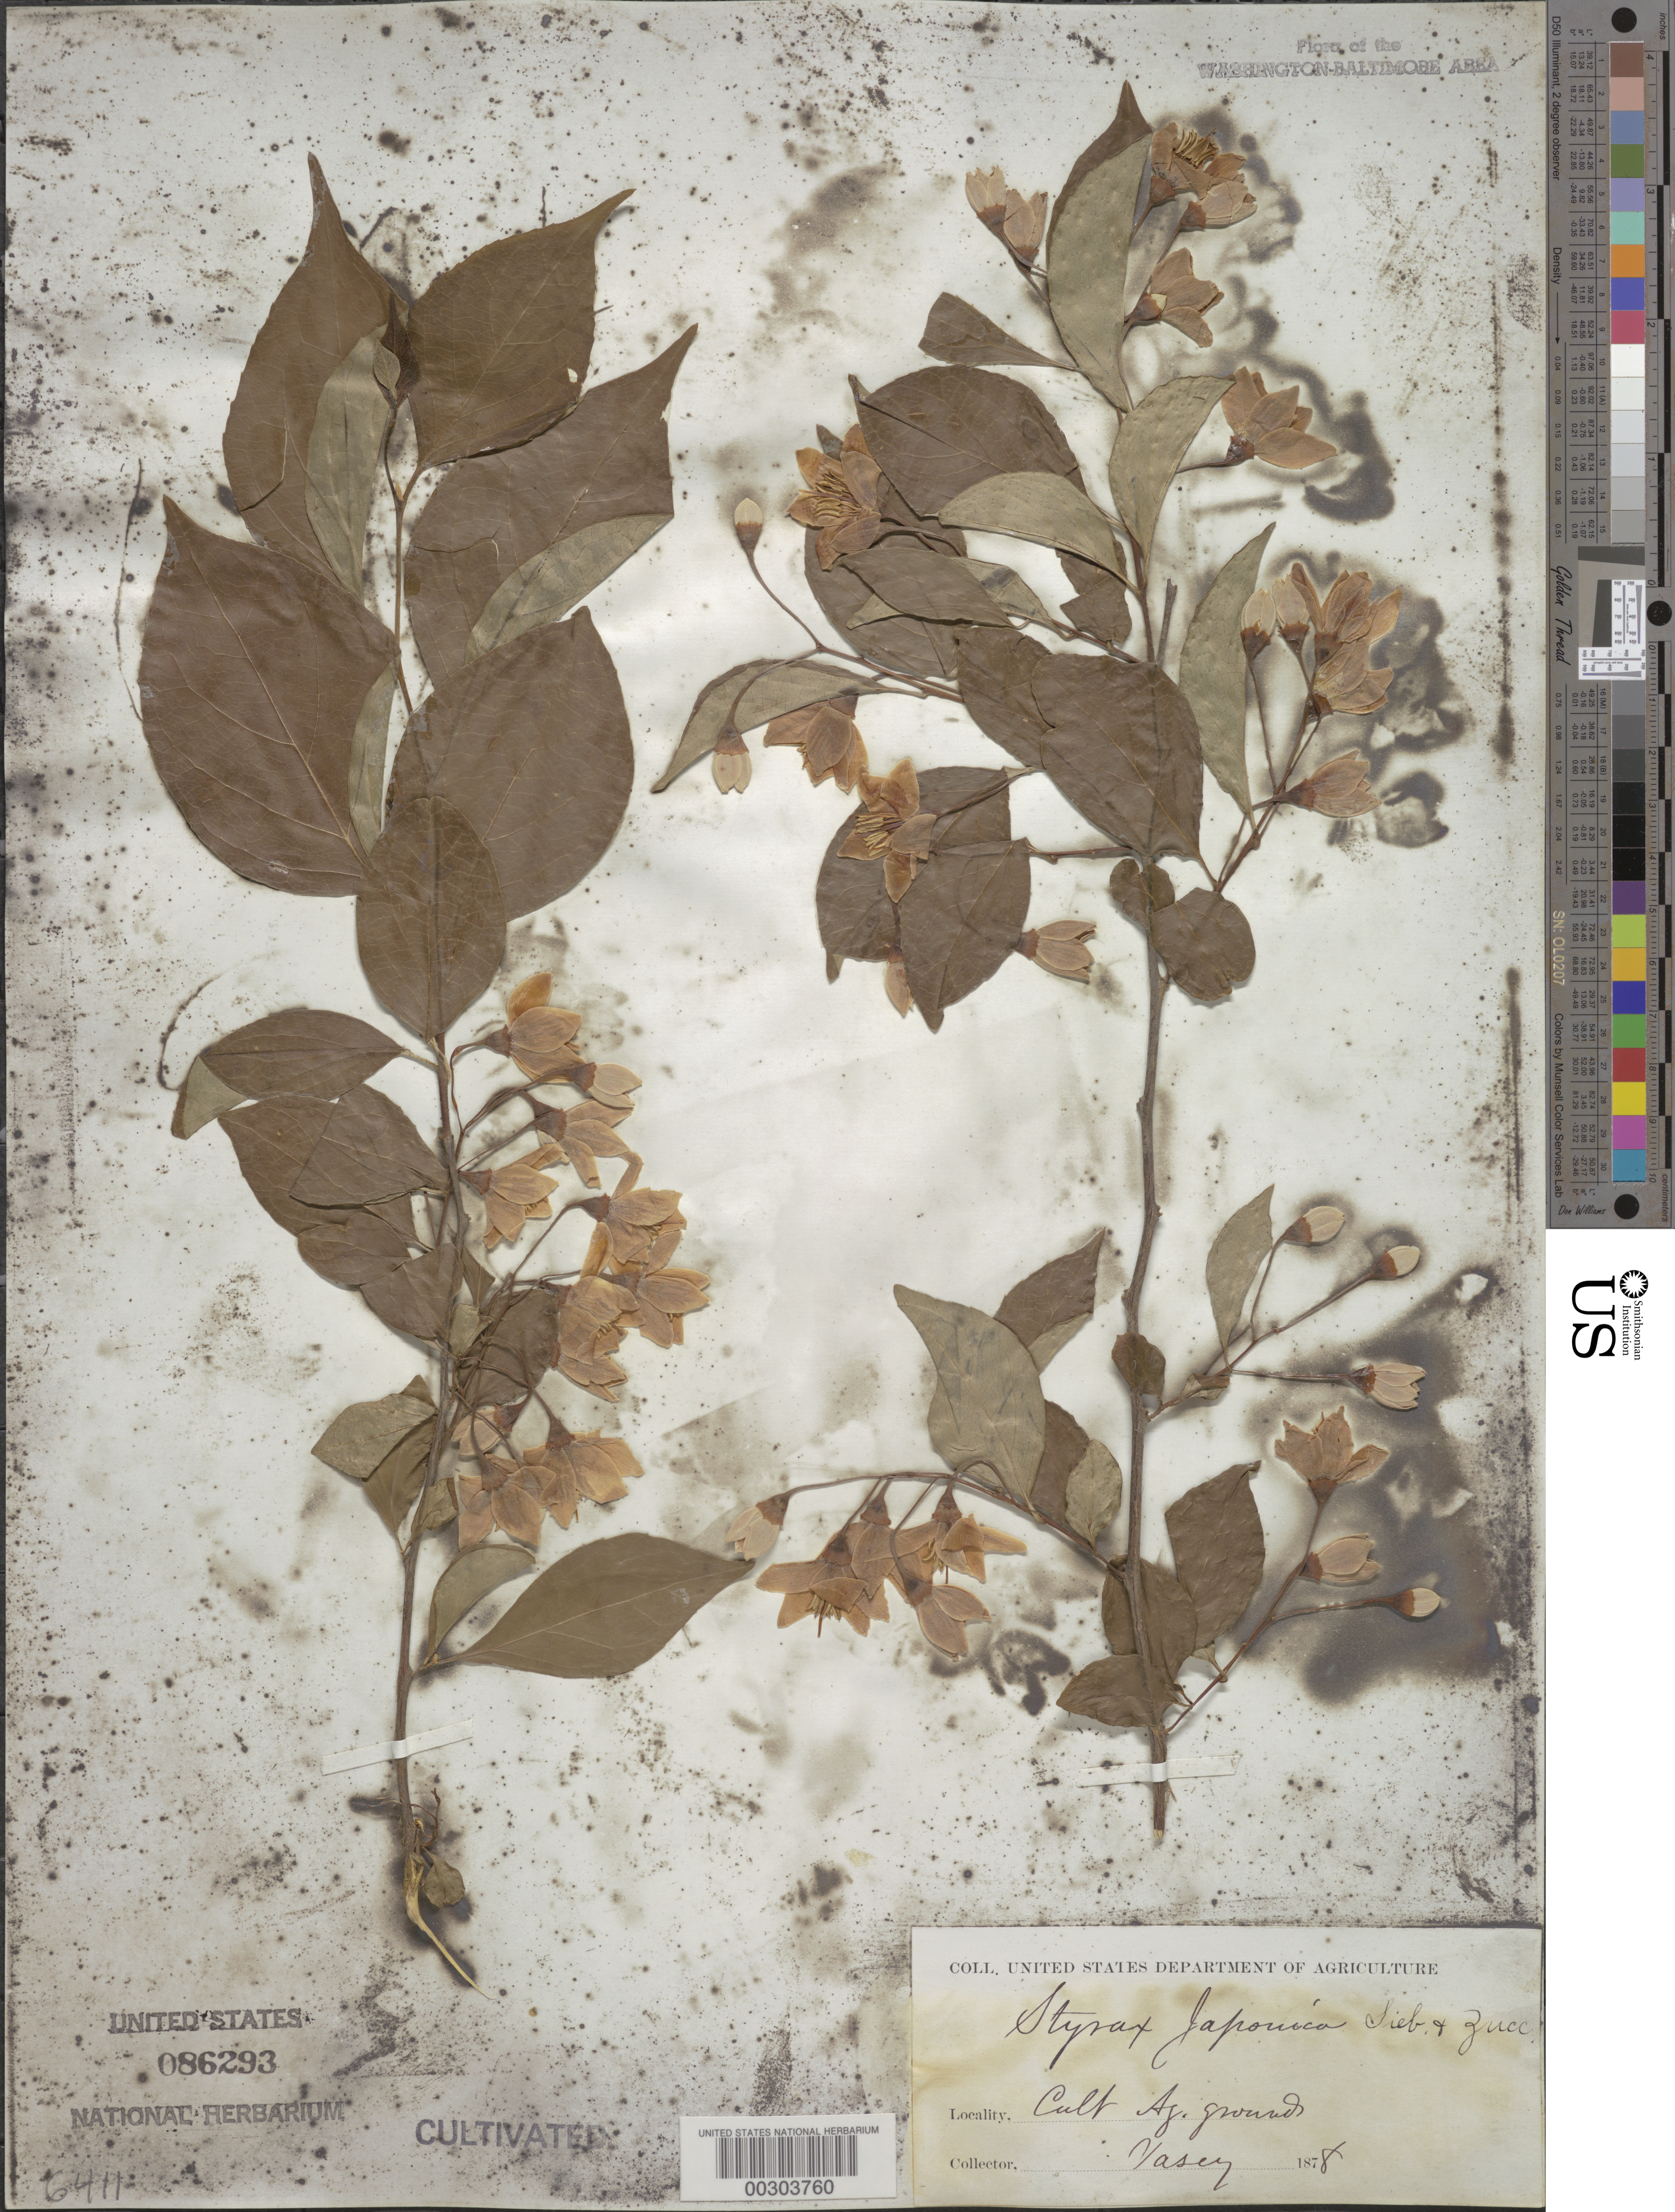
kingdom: Plantae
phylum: Tracheophyta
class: Magnoliopsida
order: Ericales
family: Styracaceae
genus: Styrax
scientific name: Styrax japonicus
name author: Siebold & Zucc.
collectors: G. R. Vasey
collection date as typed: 1878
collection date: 1878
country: United States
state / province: District of Columbia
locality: Department of Agriculture grounds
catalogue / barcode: US 86293